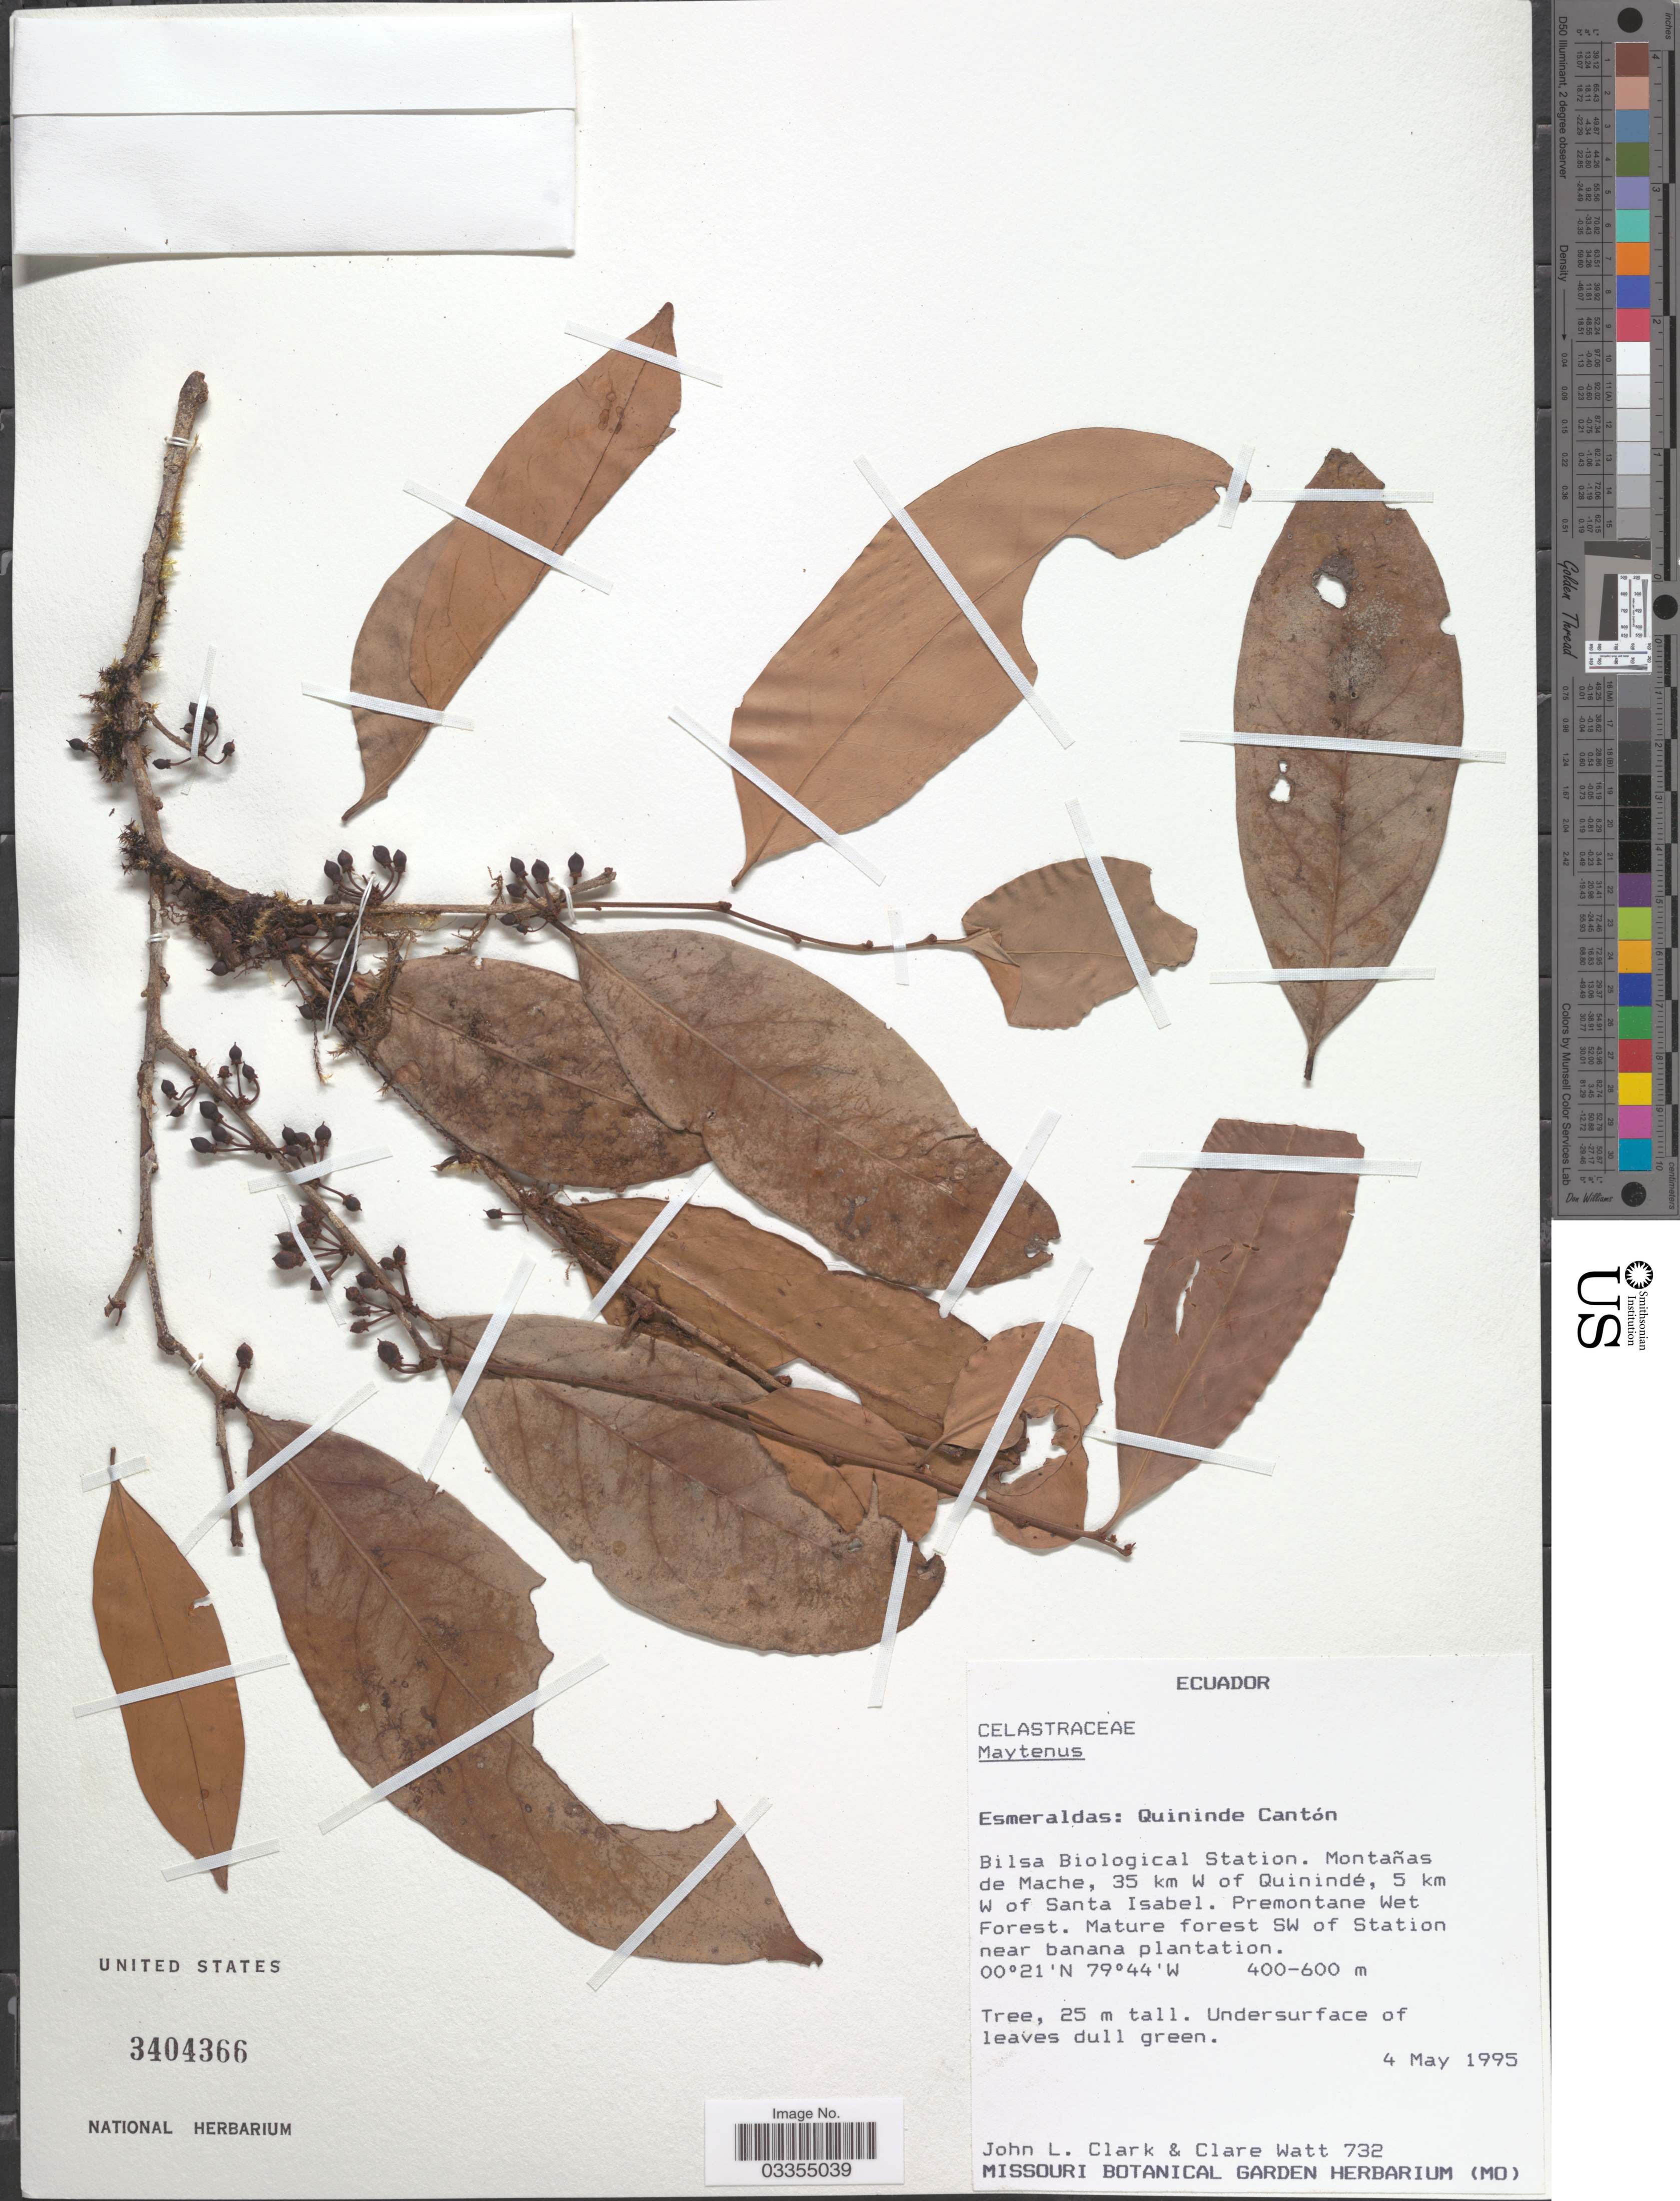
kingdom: Plantae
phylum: Tracheophyta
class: Magnoliopsida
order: Celastrales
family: Celastraceae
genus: Maytenus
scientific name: Maytenus sp.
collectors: J. L. Clark & C. Watt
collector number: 732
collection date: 1995-05-04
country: Ecuador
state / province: Esmeraldas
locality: Quininde Cantón. Bilsa Biological Station. Montañas de Mache, 35 km W of Quinindé, 5 km W of Santa Isabel. Premontane Wet Forest. Mature forest SW of Station near banana plantation.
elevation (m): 400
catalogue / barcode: US 3404366